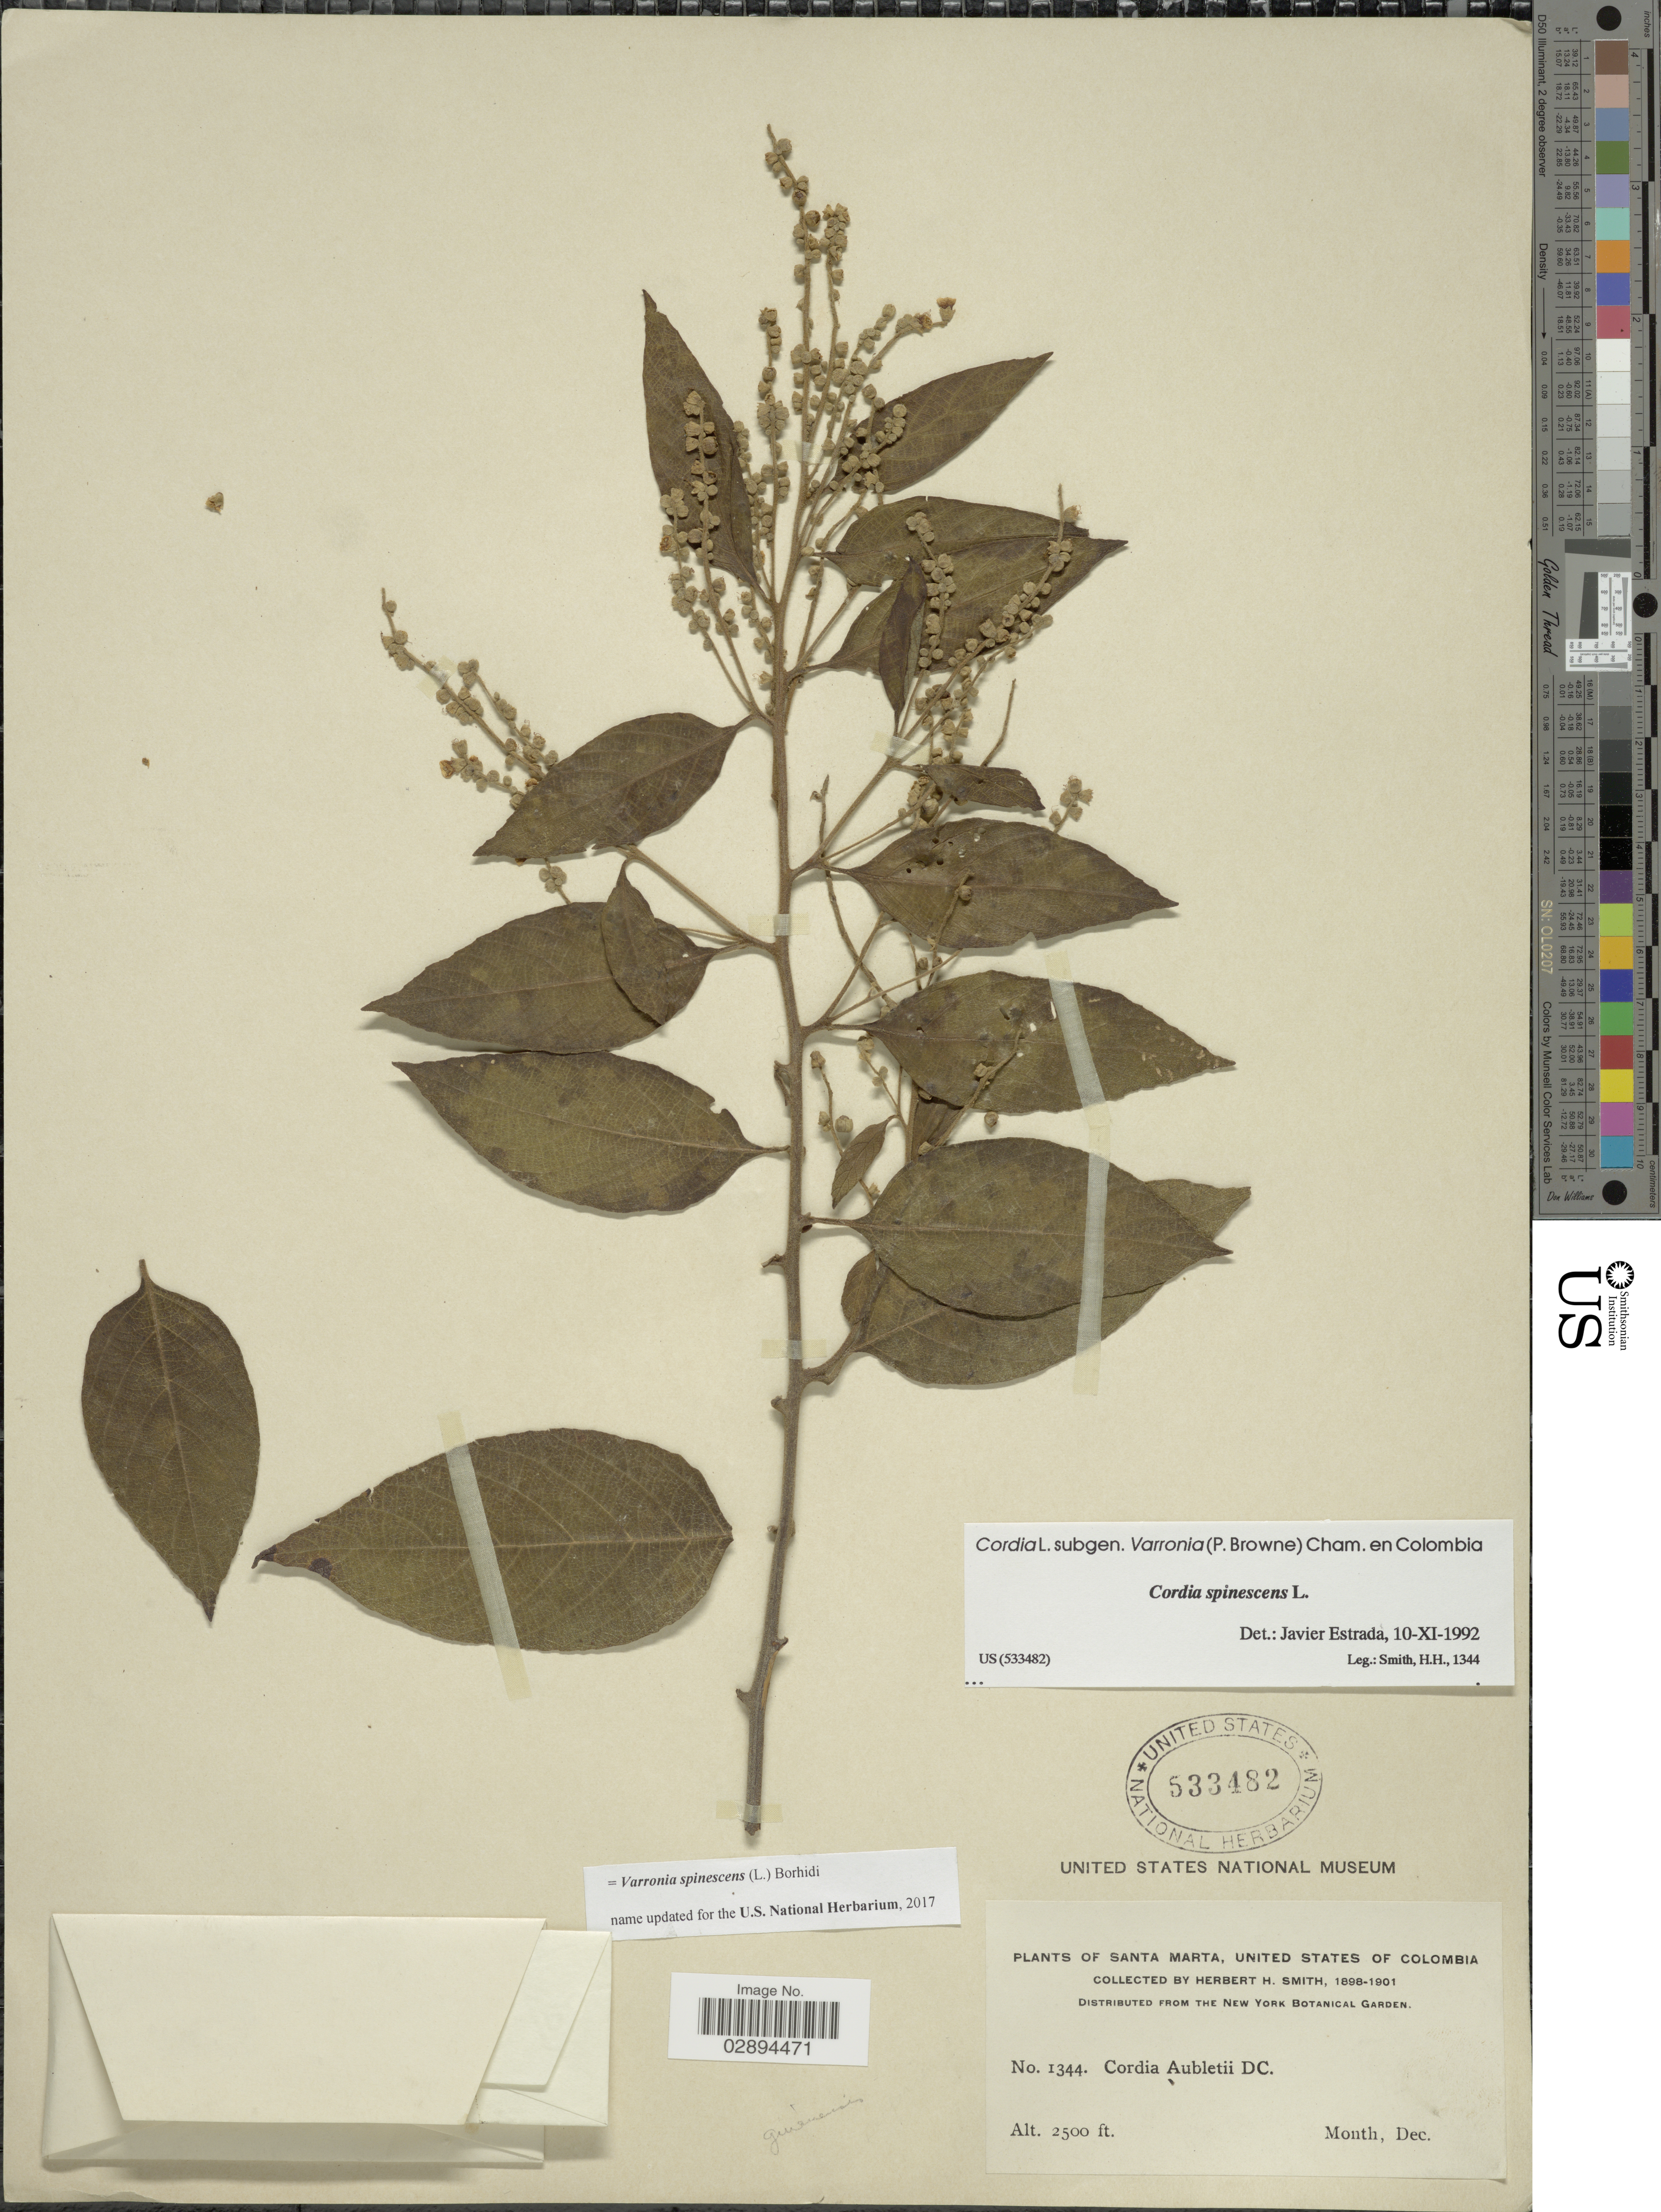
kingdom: Plantae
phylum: Tracheophyta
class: Magnoliopsida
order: Boraginales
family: Cordiaceae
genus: Varronia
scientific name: Varronia spinescens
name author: (L.) Borhidi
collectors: Herbert H. Smith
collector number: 1344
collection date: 1898-12/1901-12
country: Colombia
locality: Santa Marta, United States of Colombia.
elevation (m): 762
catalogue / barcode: US 533482